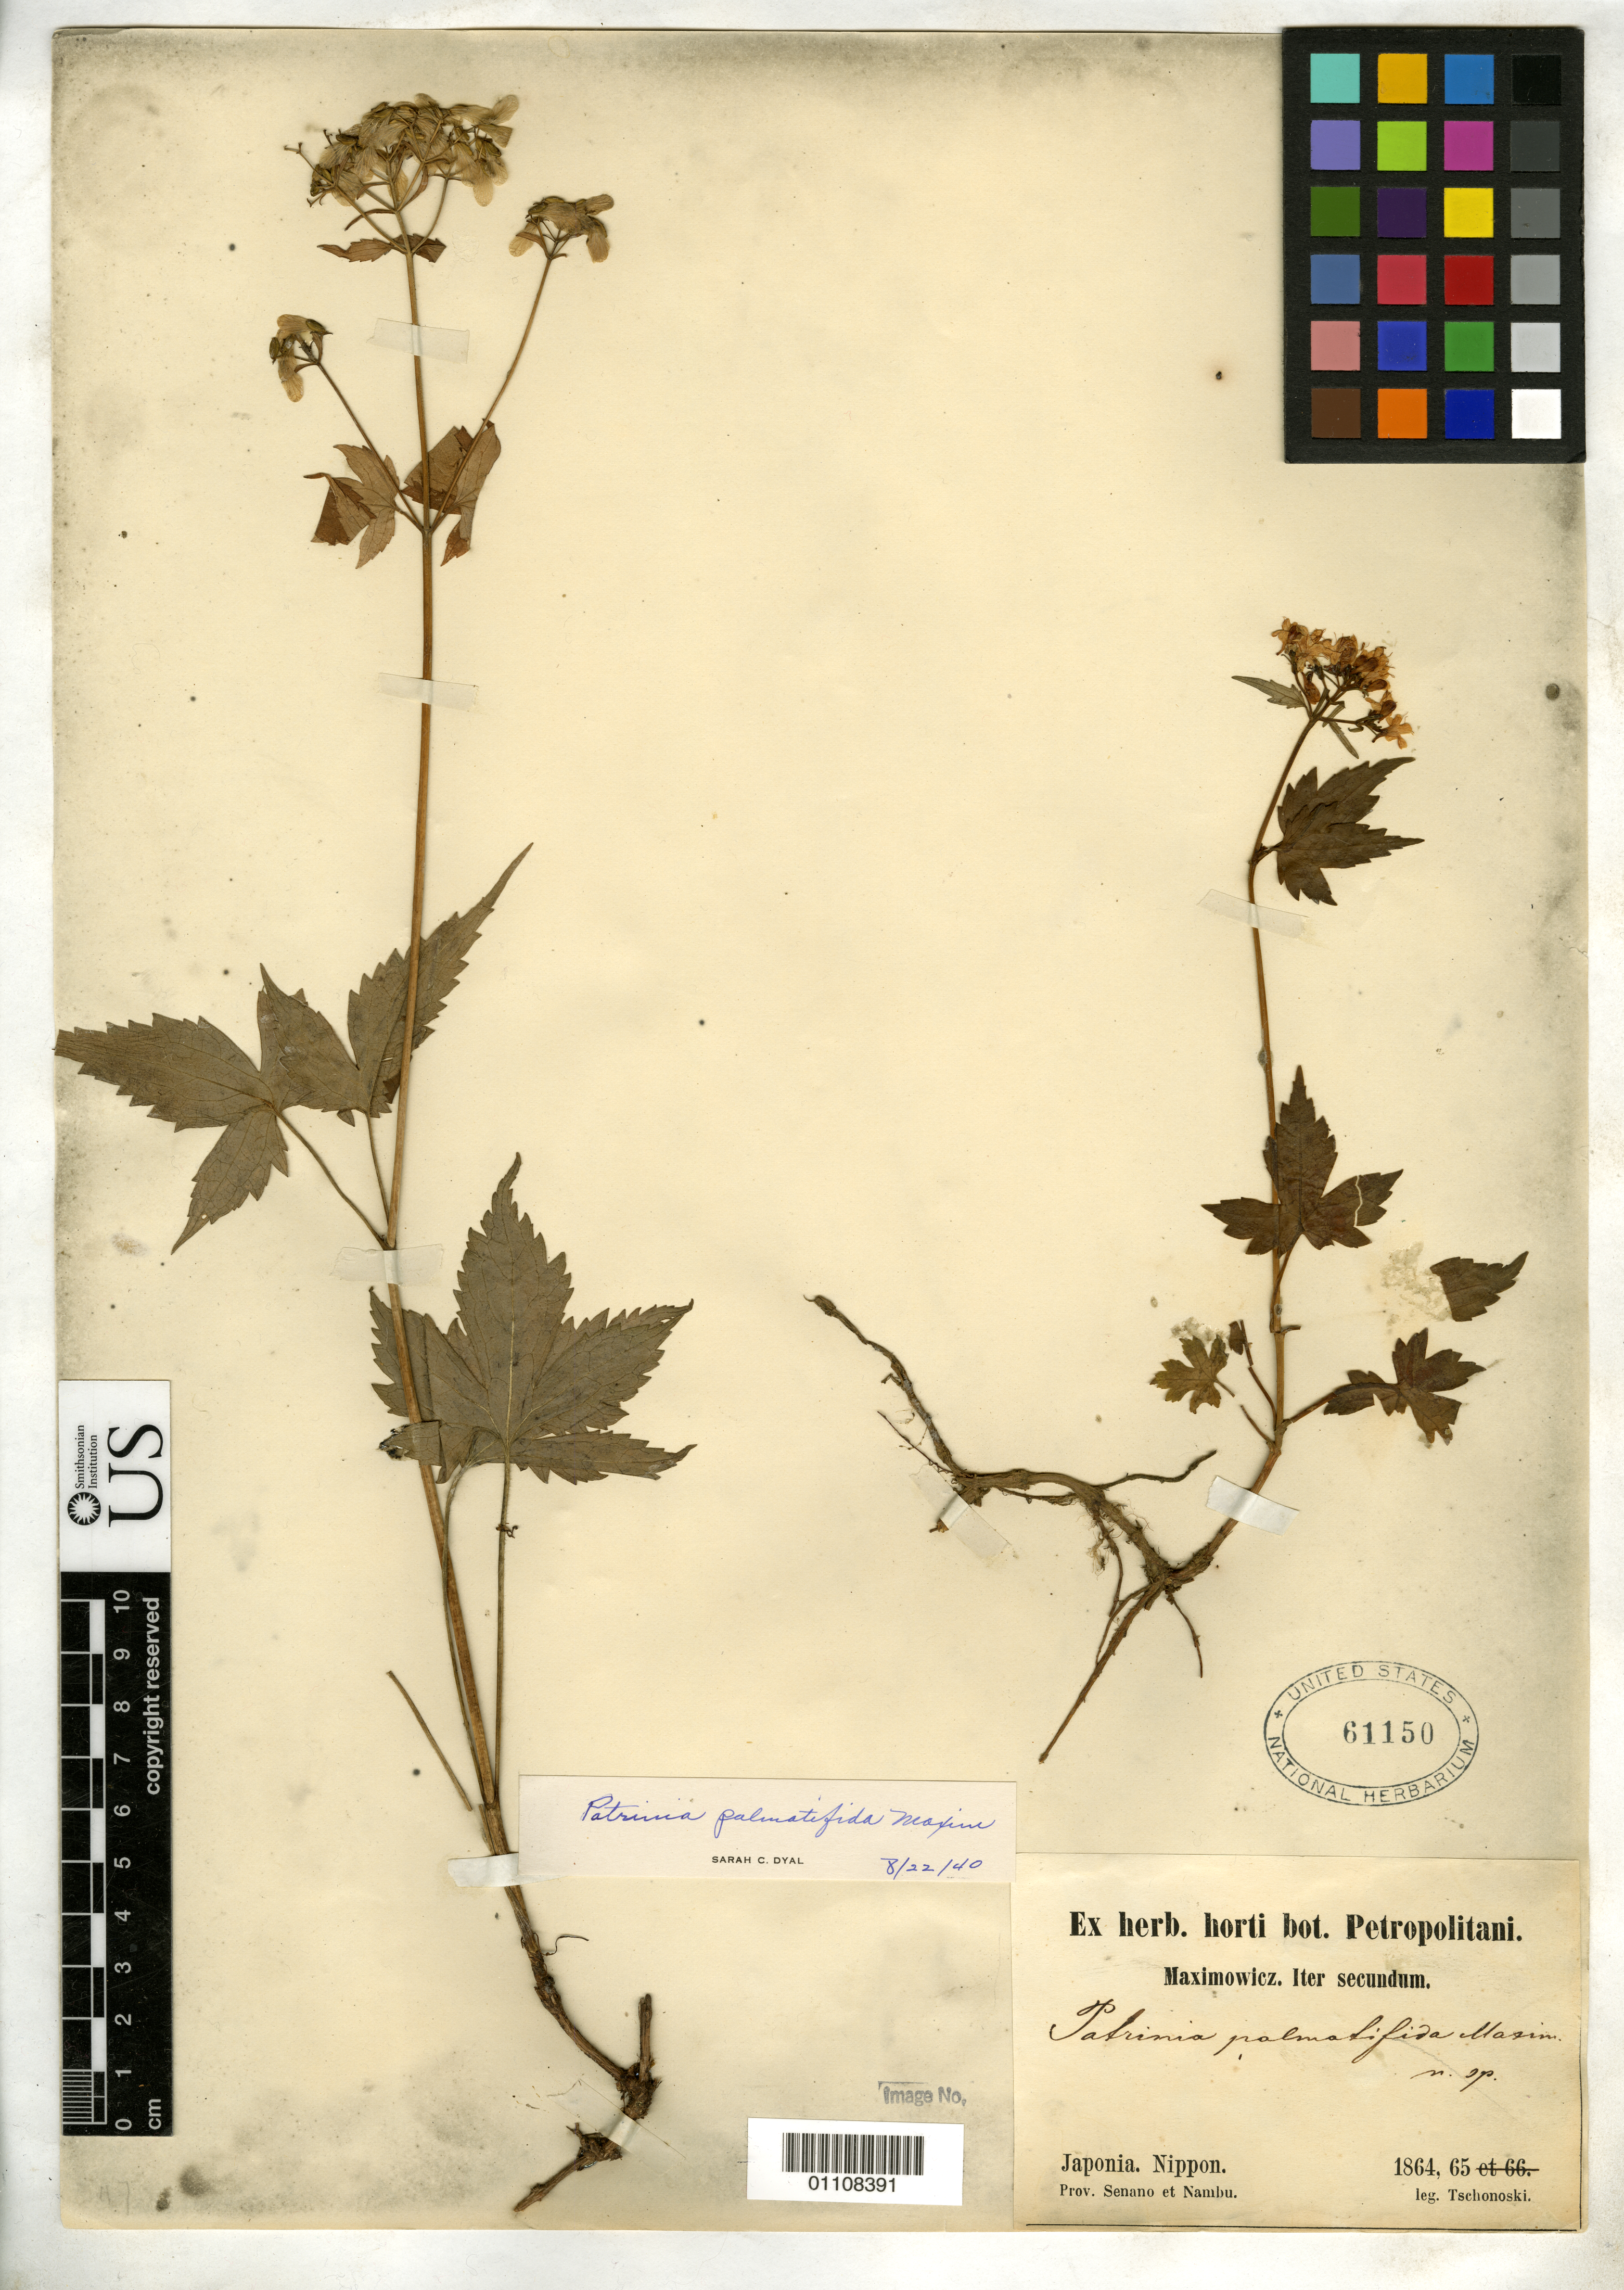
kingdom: Plantae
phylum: Tracheophyta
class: Magnoliopsida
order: Dipsacales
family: Caprifoliaceae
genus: Patrinia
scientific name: Patrinia palmata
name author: Maxim.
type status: Possible Type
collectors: S. Tschonoski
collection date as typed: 1864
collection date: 1864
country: Japan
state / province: Nagano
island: Honshu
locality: Senano prov. [=Shinano Prov.]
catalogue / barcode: US 61150